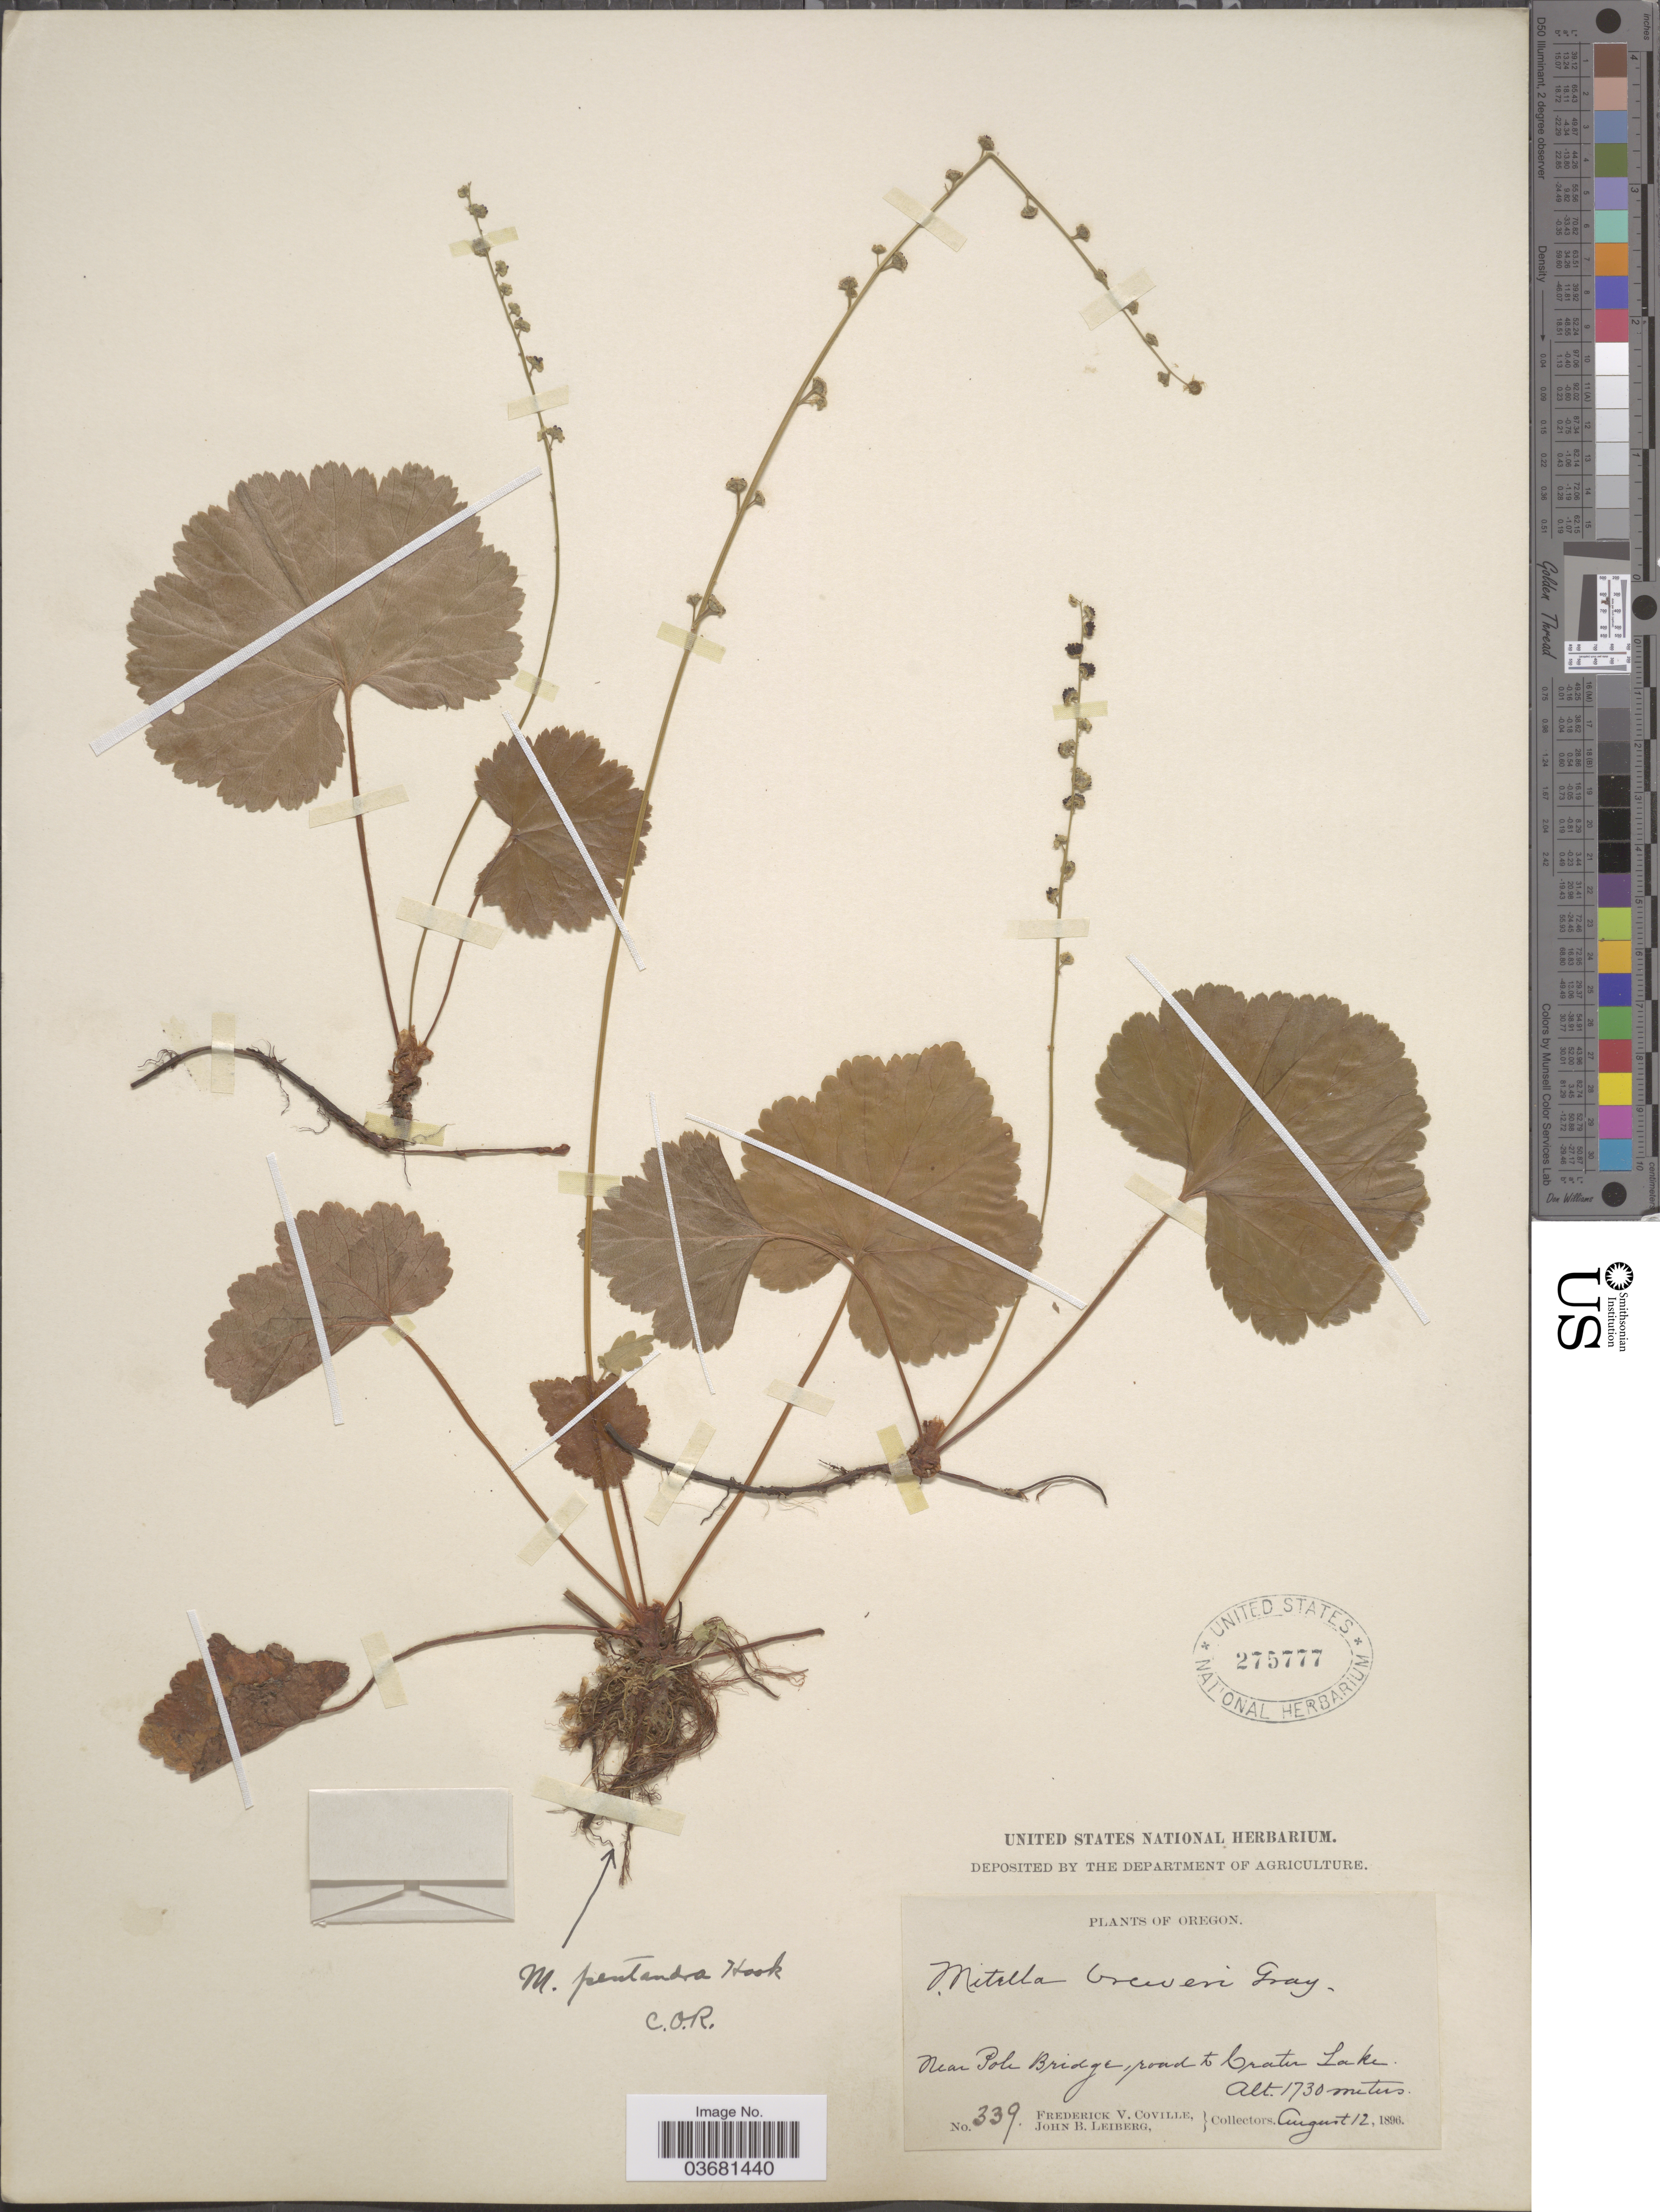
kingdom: Plantae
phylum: Tracheophyta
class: Magnoliopsida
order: Saxifragales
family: Saxifragaceae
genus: Mitella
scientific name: Mitella pentandra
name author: Hook.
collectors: F. V. Coville & J. B. Leiberg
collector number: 339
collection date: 1896-08-12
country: United States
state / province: Oregon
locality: Near Pole Bridge, road to Crater Lake.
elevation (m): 1730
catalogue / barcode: US 275777